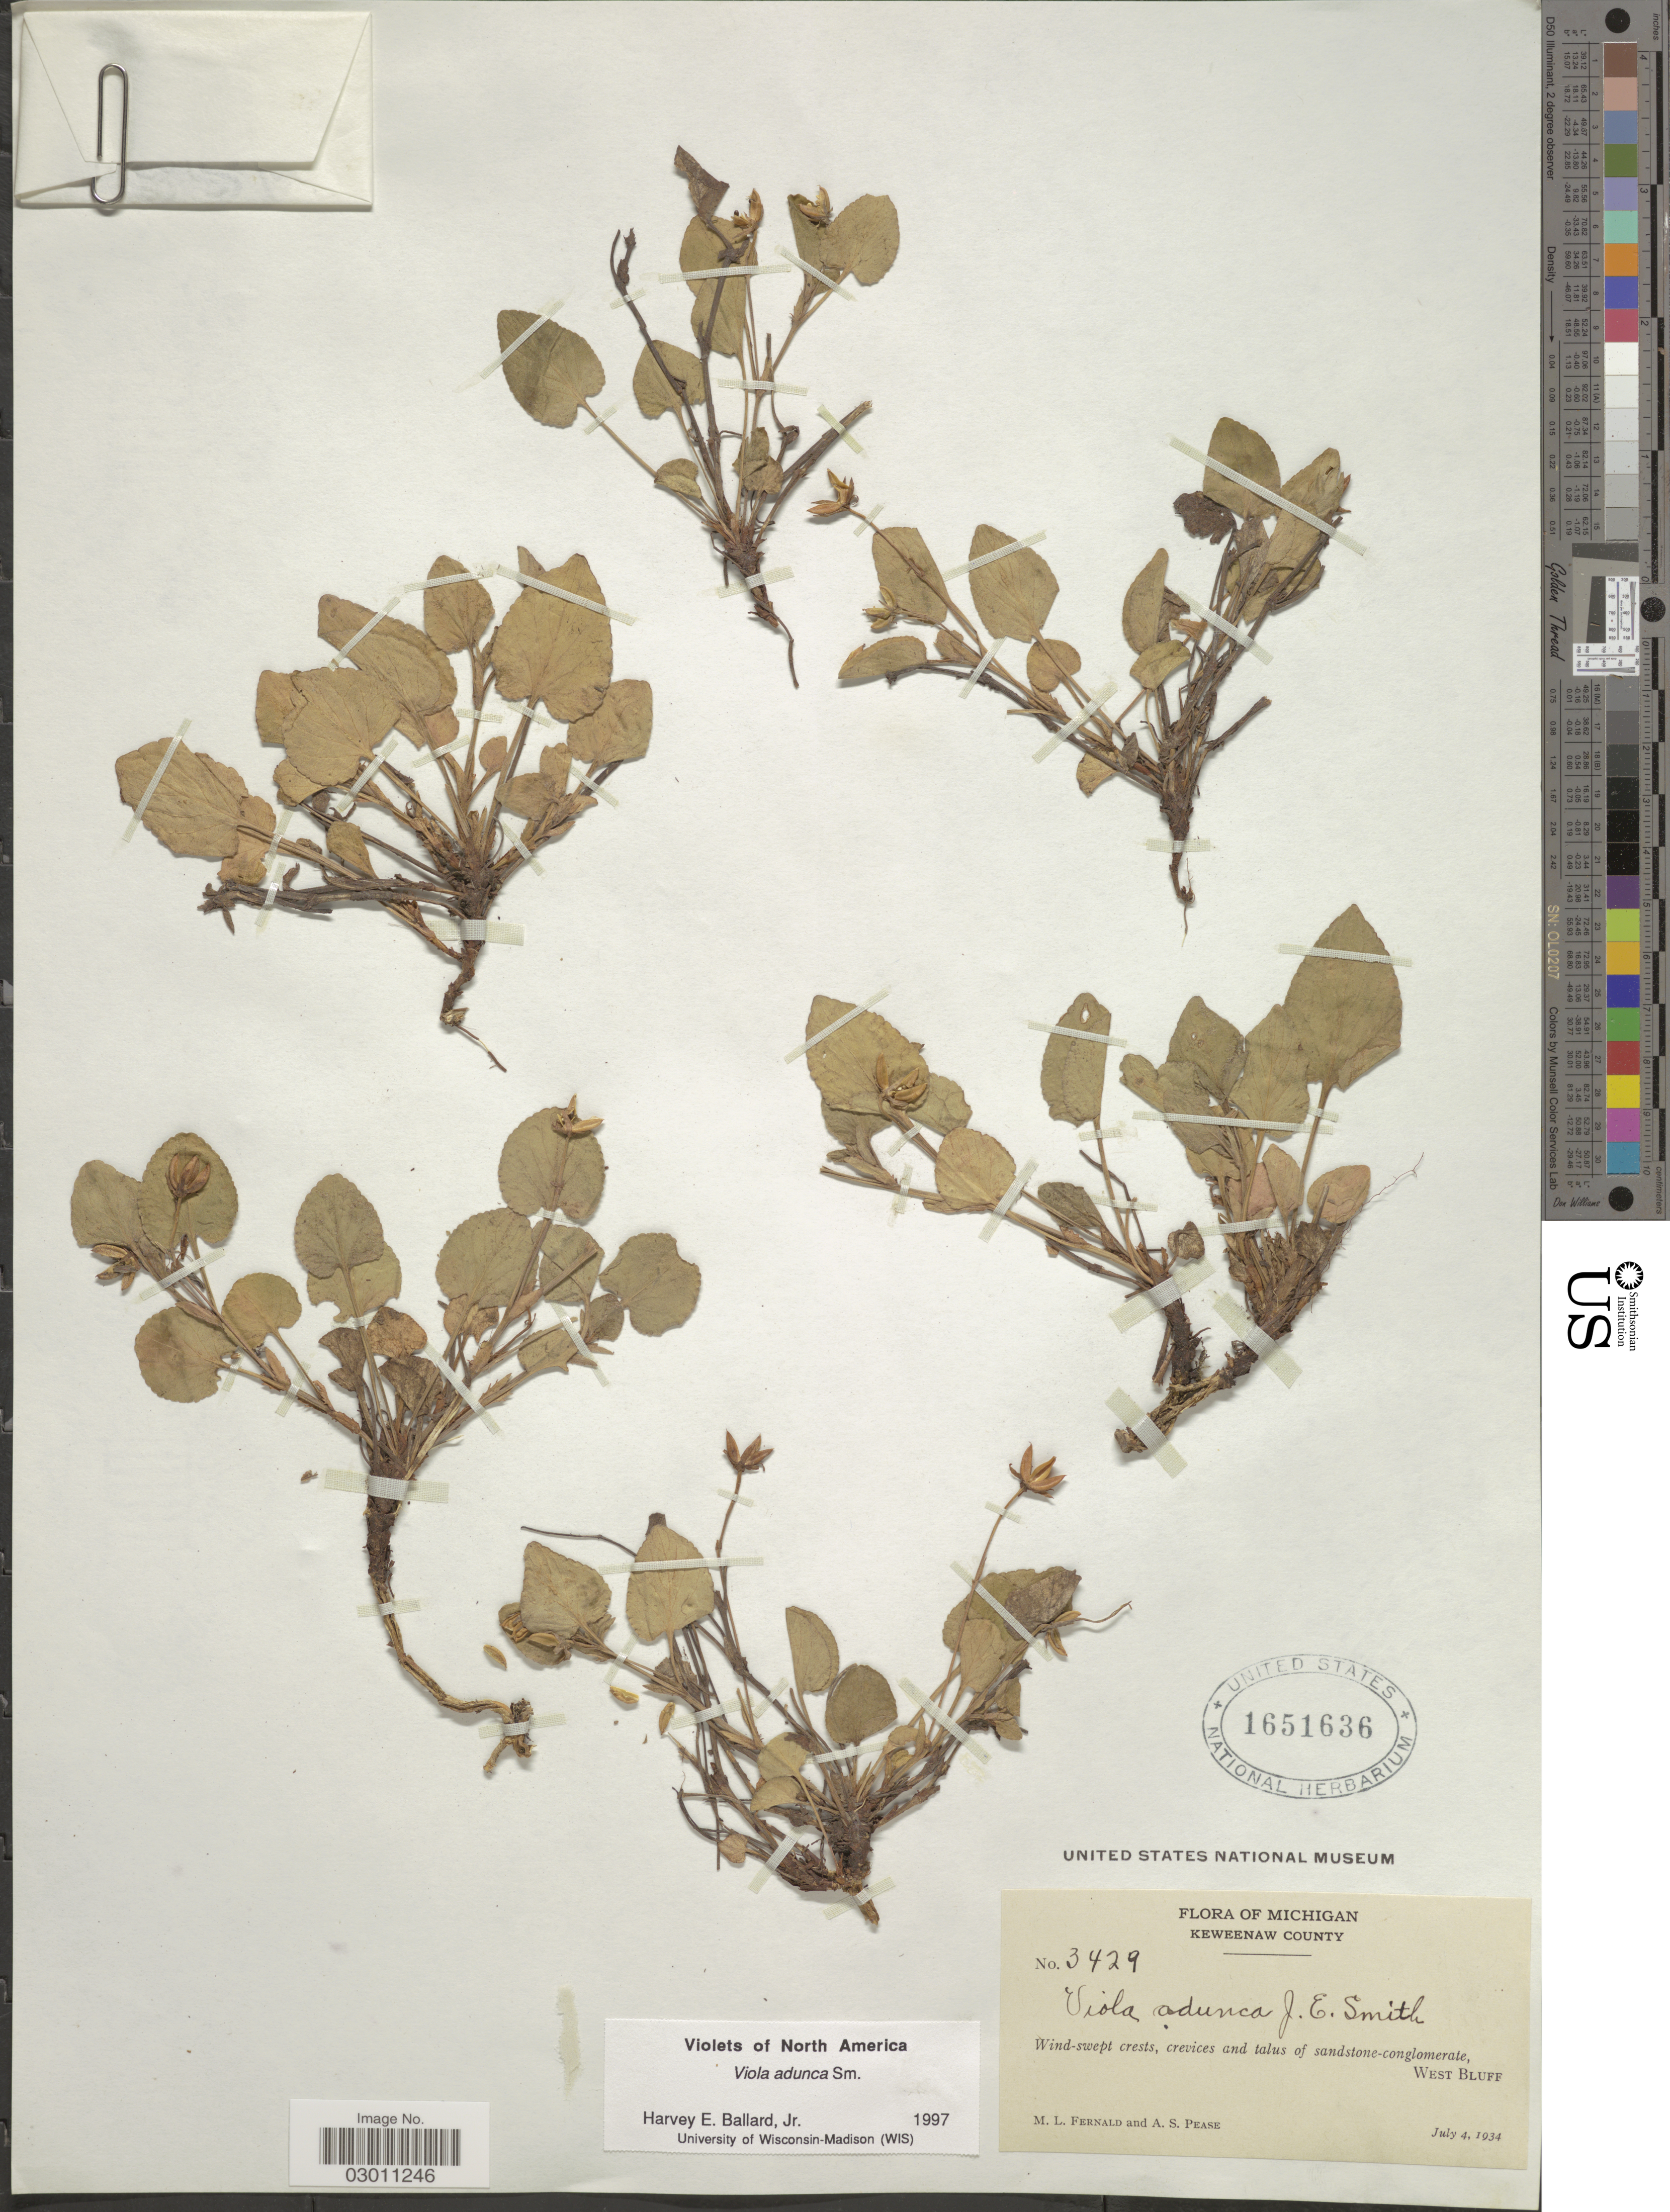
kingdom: Plantae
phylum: Tracheophyta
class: Magnoliopsida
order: Malpighiales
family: Violaceae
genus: Viola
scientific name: Viola adunca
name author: Sm.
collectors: M. L. Fernald & A. S. Pease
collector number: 3429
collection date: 1934-07-04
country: United States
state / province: Michigan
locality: Keweenaw County. West Bluff.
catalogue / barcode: US 1651636